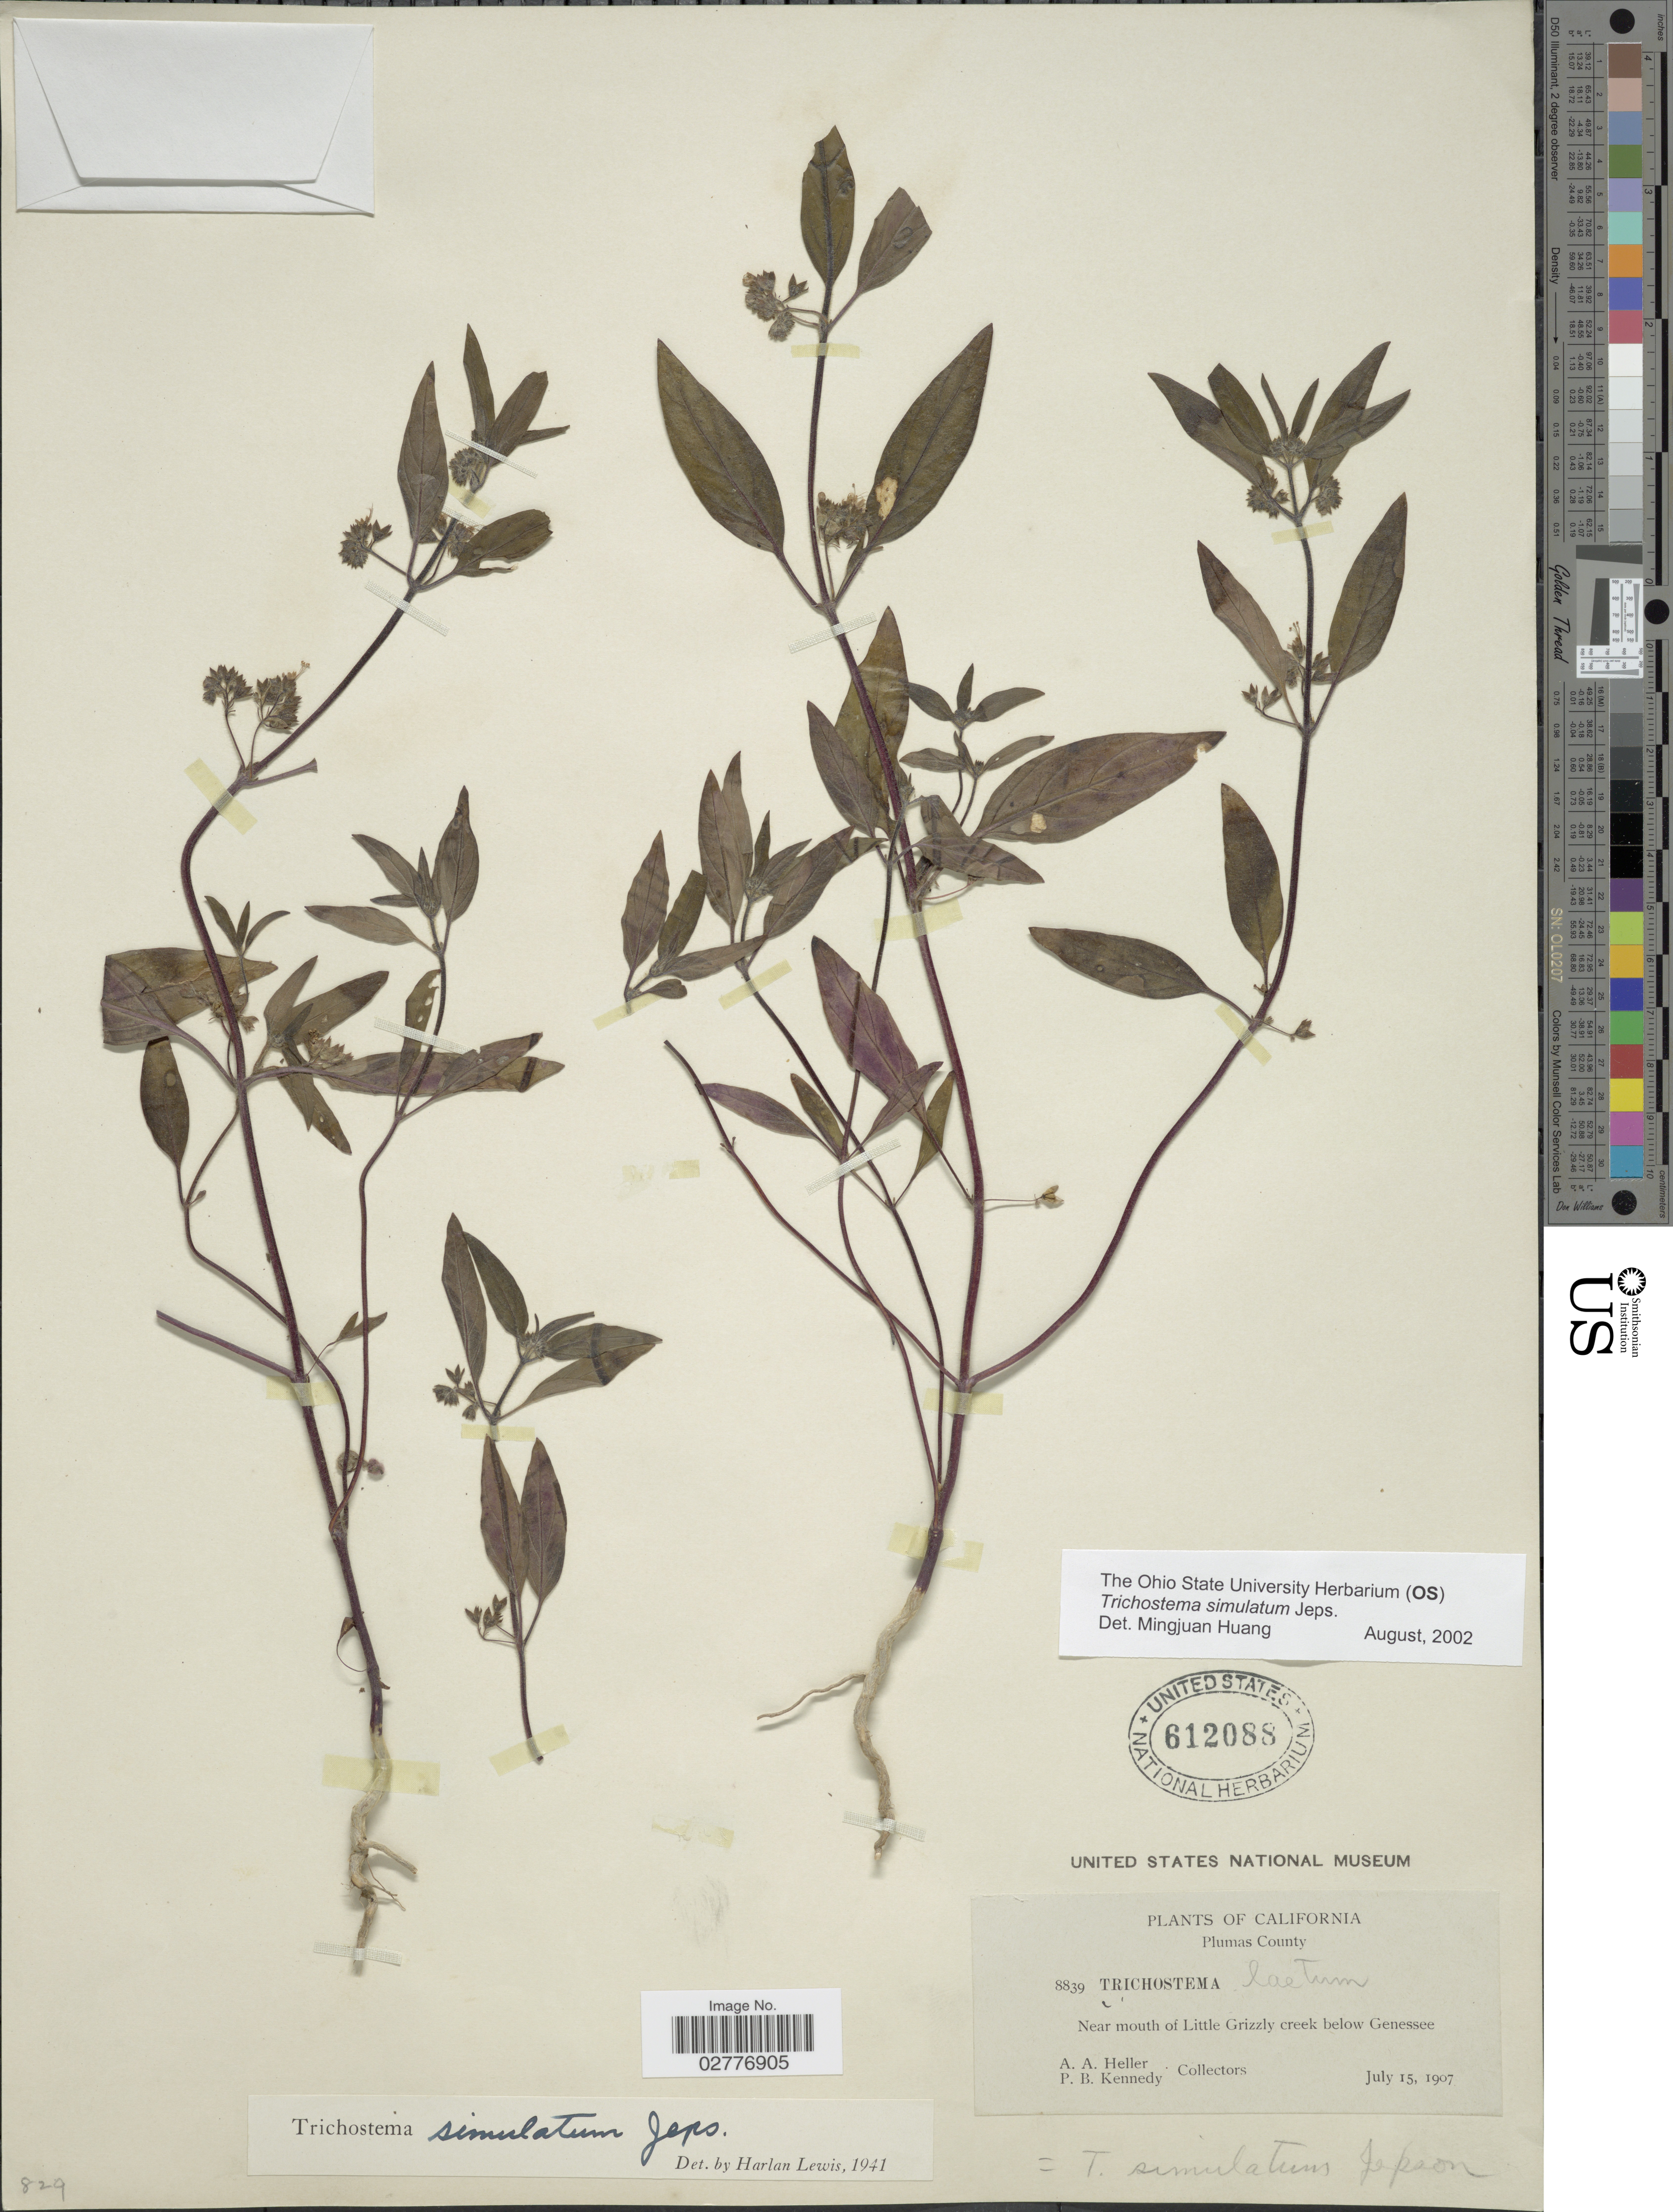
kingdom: Plantae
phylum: Tracheophyta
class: Magnoliopsida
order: Lamiales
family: Lamiaceae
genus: Trichostema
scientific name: Trichostema simulatum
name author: Jeps.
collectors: A. A. Heller & P. B. Kennedy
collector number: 8839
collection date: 1907-07-15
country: United States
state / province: California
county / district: Plumas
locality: Plumas County. Near mouth of Little Grizzly creek below Genessee.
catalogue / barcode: US 612088